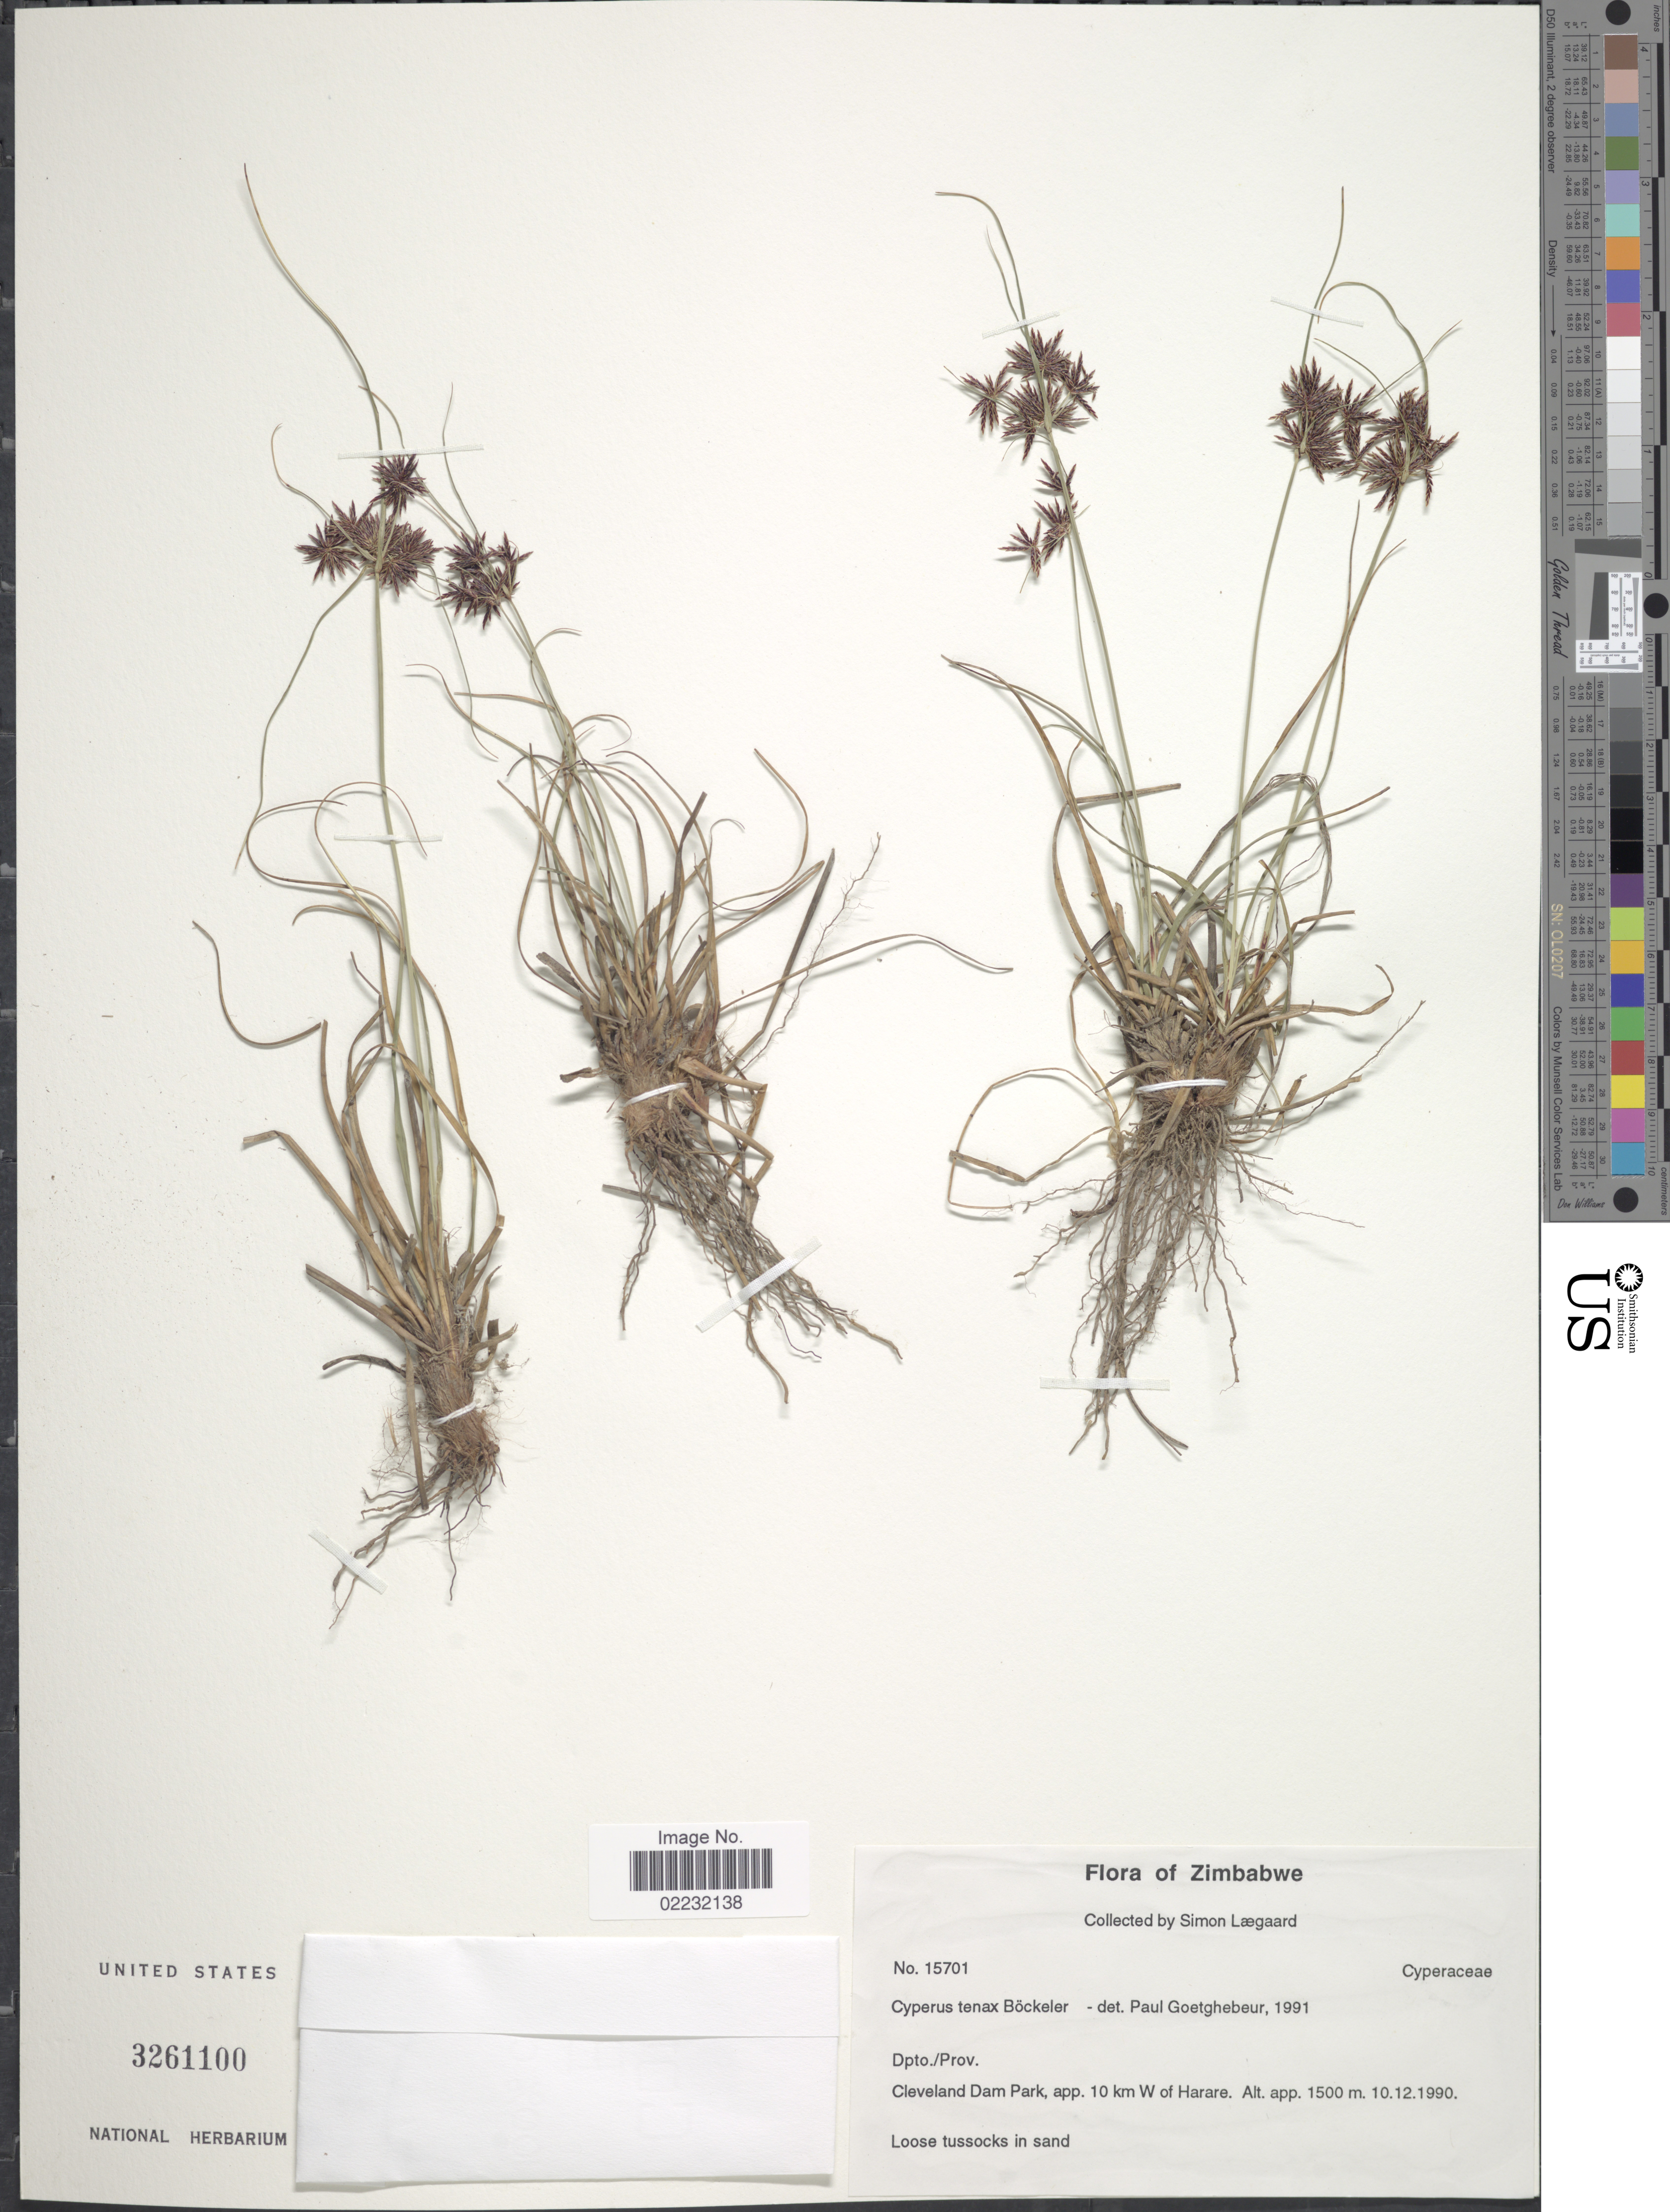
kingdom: Plantae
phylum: Tracheophyta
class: Liliopsida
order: Poales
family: Cyperaceae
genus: Cyperus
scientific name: Cyperus tenax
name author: Boeckeler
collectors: S. Lægaard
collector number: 15701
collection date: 1990-12-10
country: Zimbabwe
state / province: Harare (city)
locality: Dpto./Prov. Cleveland Dam Park, app. 10 km W of Harare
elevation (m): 1500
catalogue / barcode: US 3261100